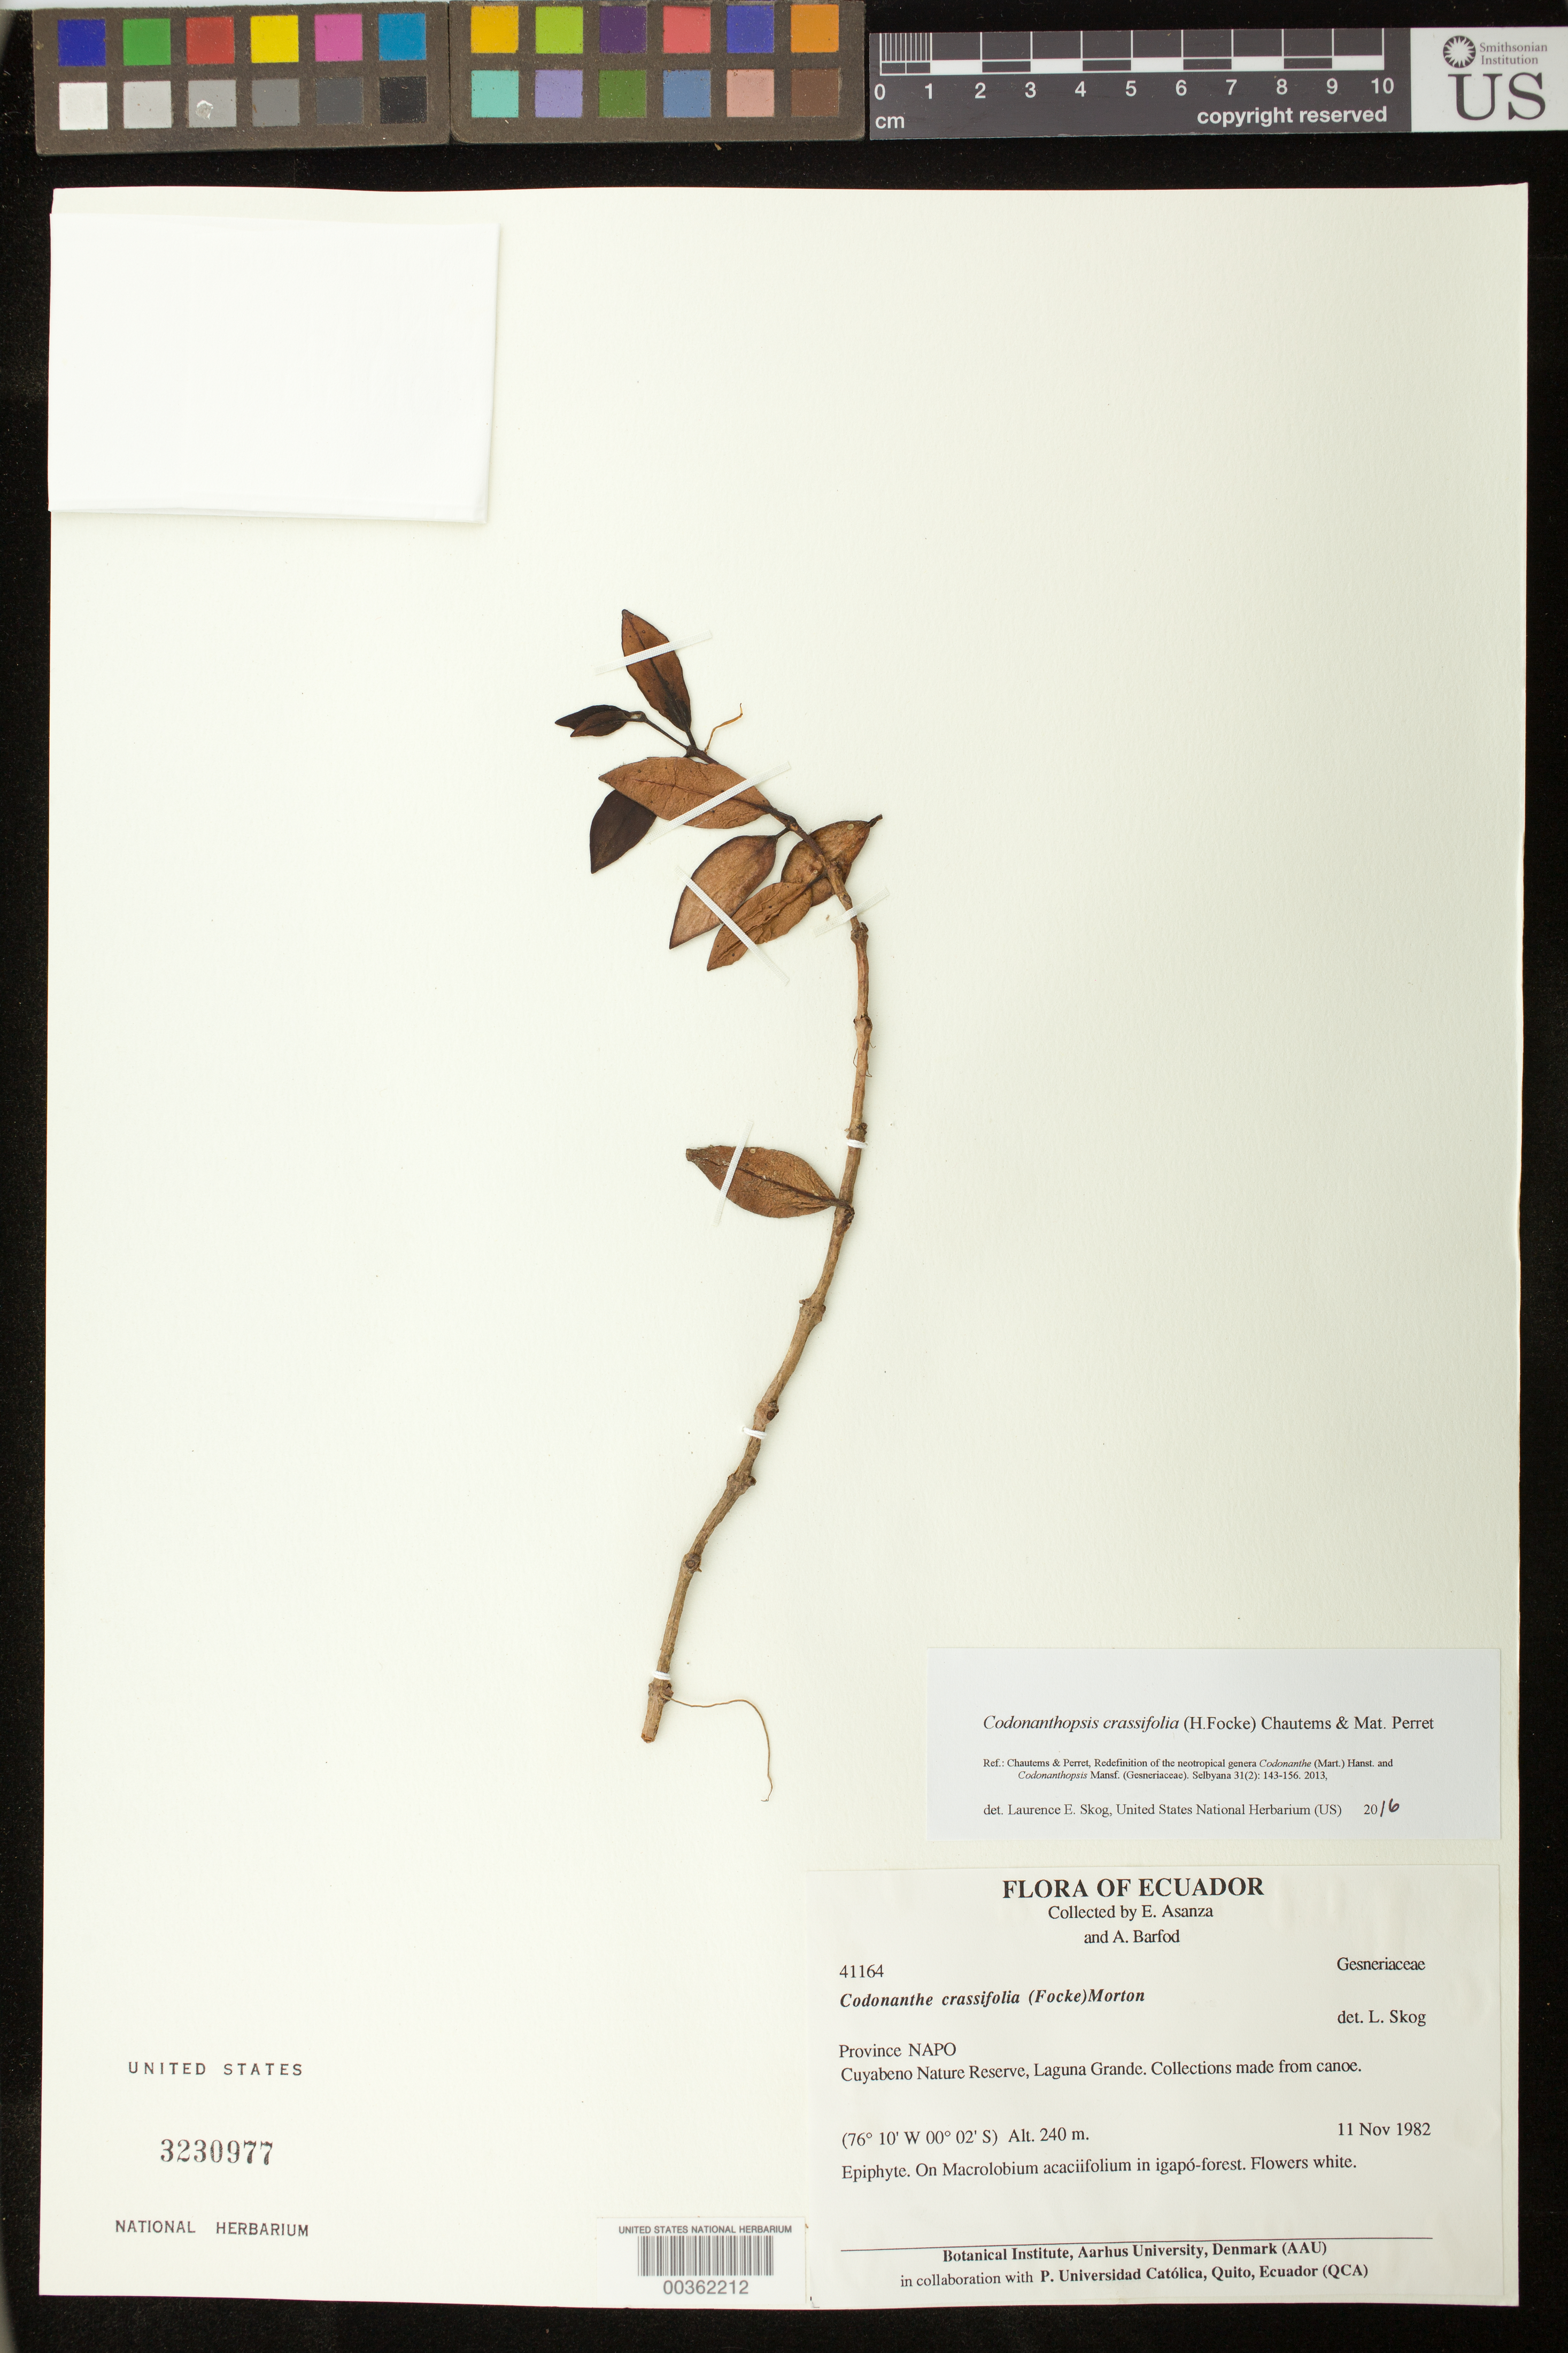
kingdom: Plantae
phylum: Tracheophyta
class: Magnoliopsida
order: Lamiales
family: Gesneriaceae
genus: Codonanthopsis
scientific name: Codonanthopsis crassifolia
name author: (H. Focke) Chautems & Mat.Perret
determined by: Skog, Laurence E.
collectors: E. Asanza & A. Barfod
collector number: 41164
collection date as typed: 11 Nov 1982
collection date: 1982-11-11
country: Ecuador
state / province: Sucumbíos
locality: ("Napo") Cuyabeno Nature Reserve, Laguna Grande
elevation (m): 240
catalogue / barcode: US 3230977